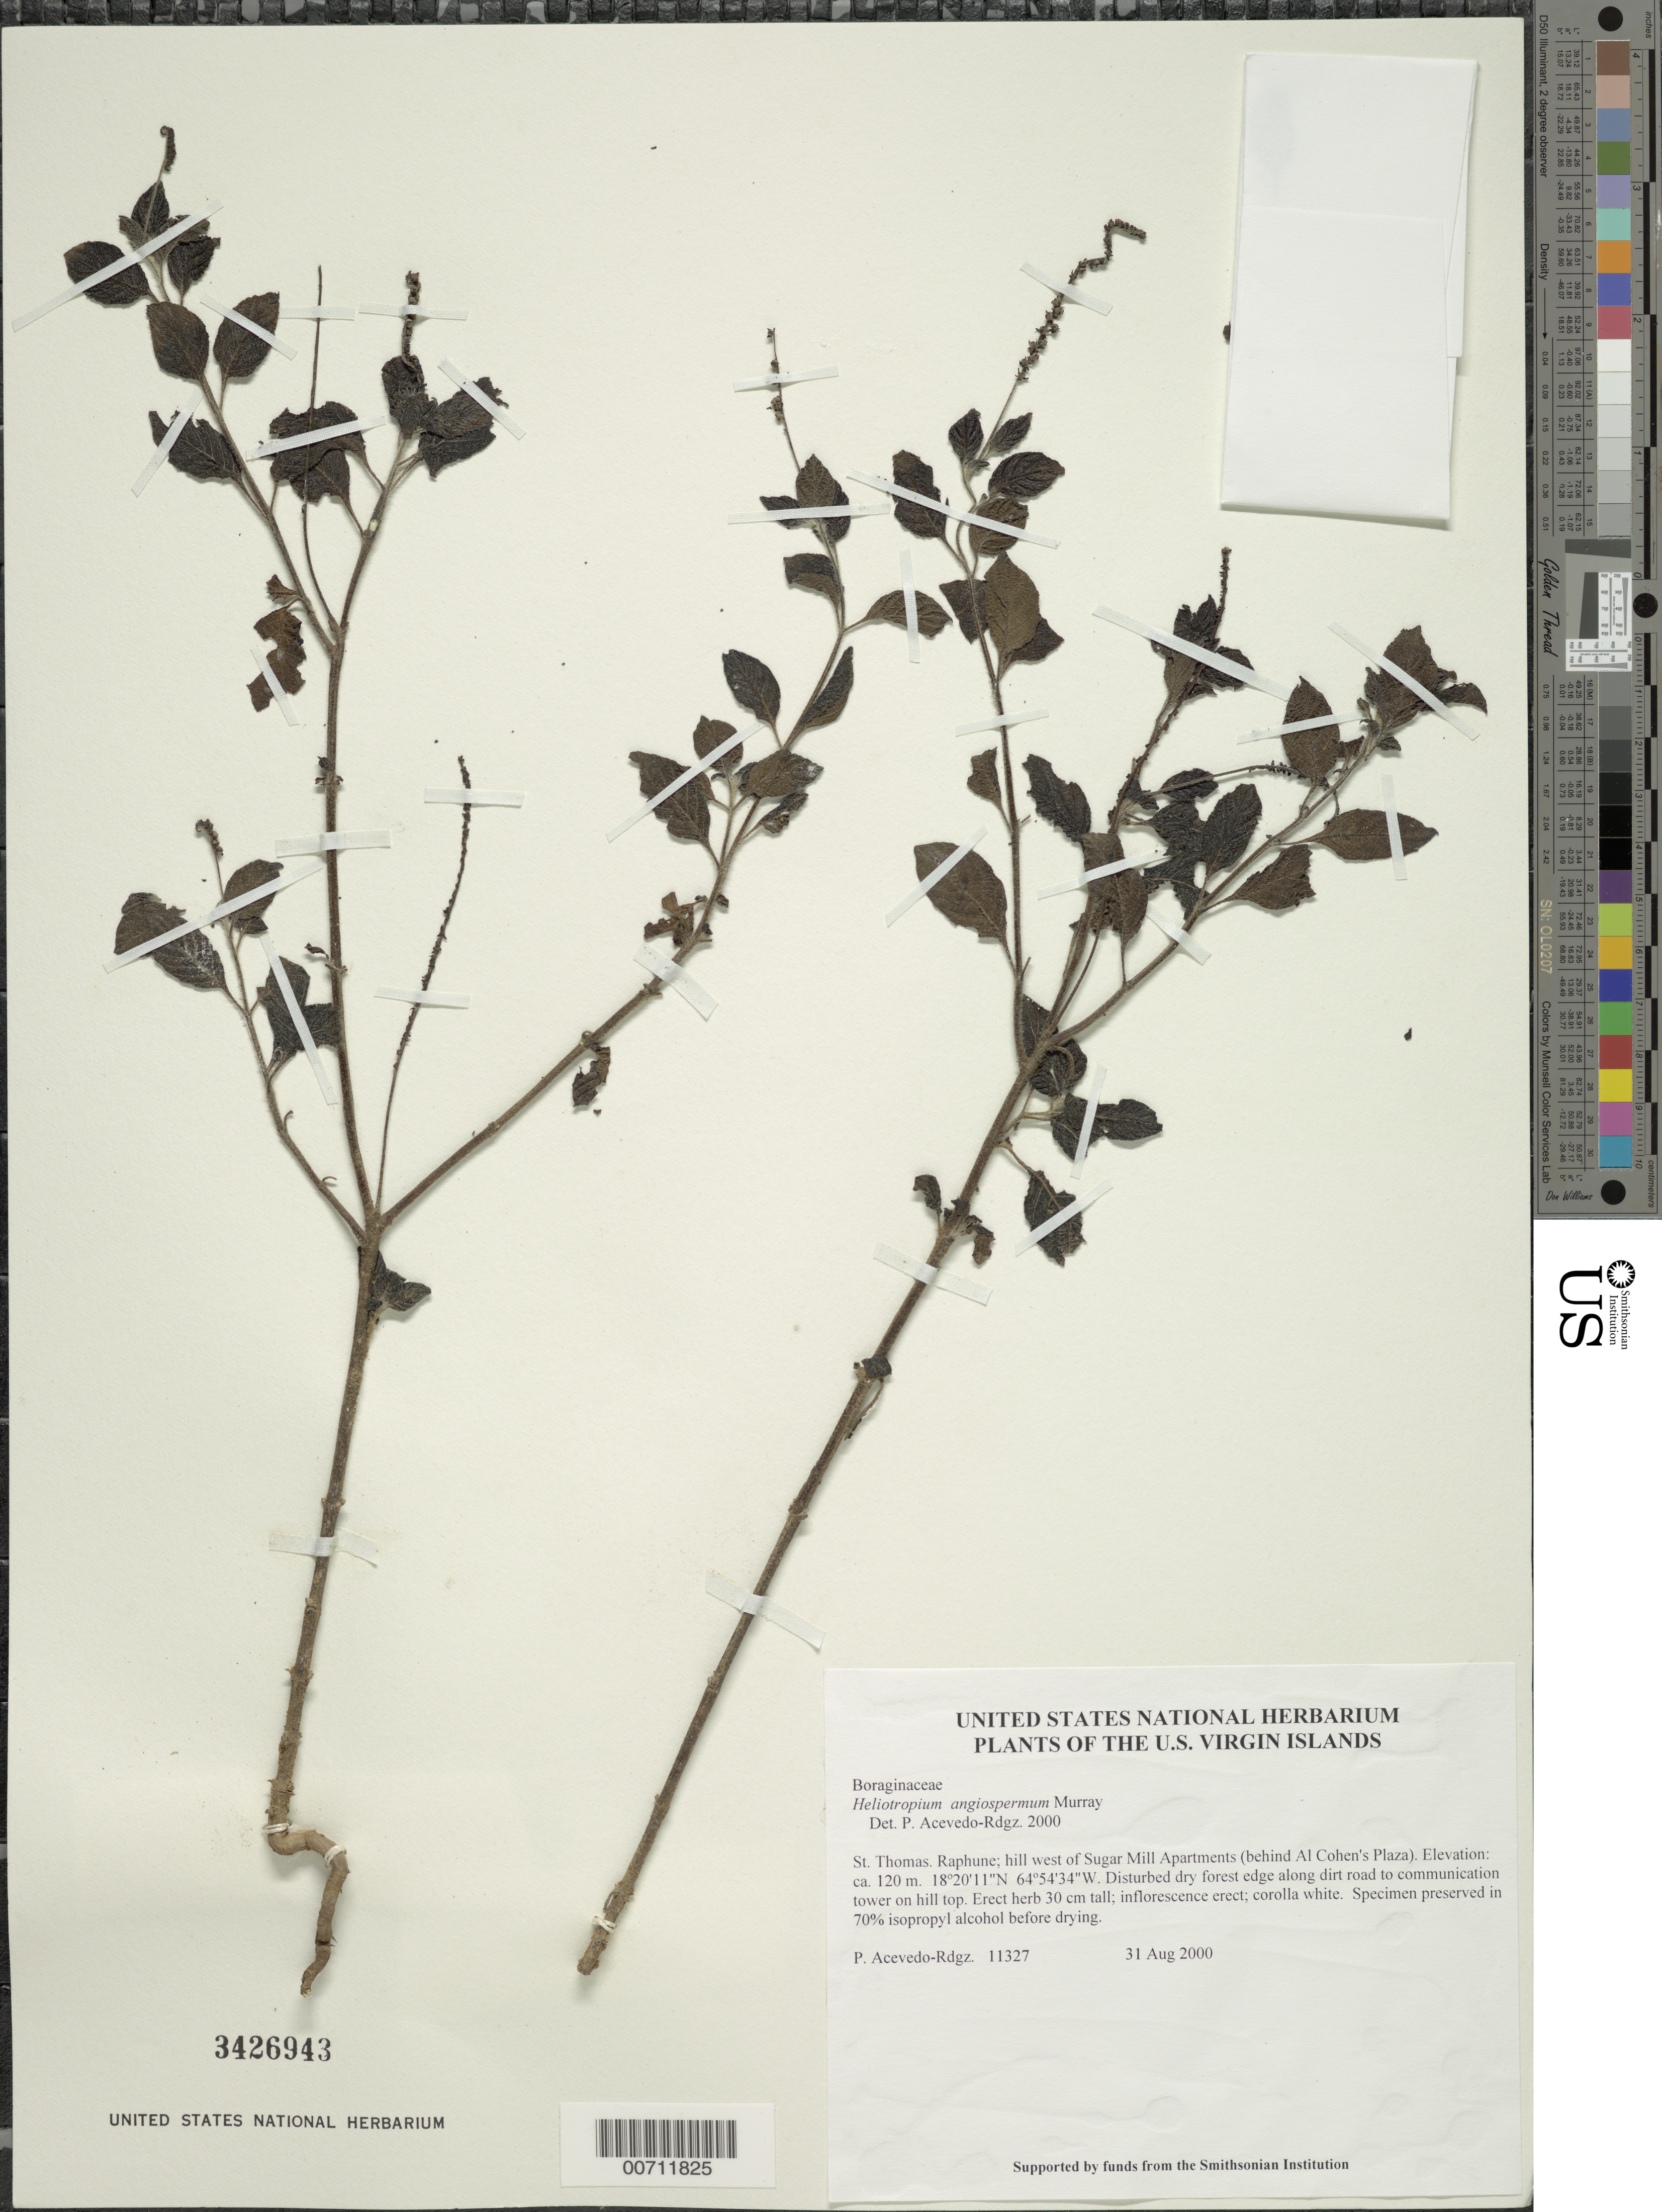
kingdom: Plantae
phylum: Tracheophyta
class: Magnoliopsida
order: Boraginales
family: Heliotropiaceae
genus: Heliotropium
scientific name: Heliotropium angiospermum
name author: Murray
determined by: Acevedo-Rodríguez, P., (BOT), Smithsonian Institution - National Museum of Natural History (UNITED STATES)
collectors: P. Acevedo-Rodr.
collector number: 11327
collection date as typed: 31 Aug 2000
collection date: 2000-08-31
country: U.S. Virgin Islands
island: St. Thomas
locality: Raphune; hill west of Sugar Mill Apartments (behind Al Cohen's Plaza).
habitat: Disturbed dry forest edge along dirt road to communication tower on hill top.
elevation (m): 120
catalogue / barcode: US 3426943